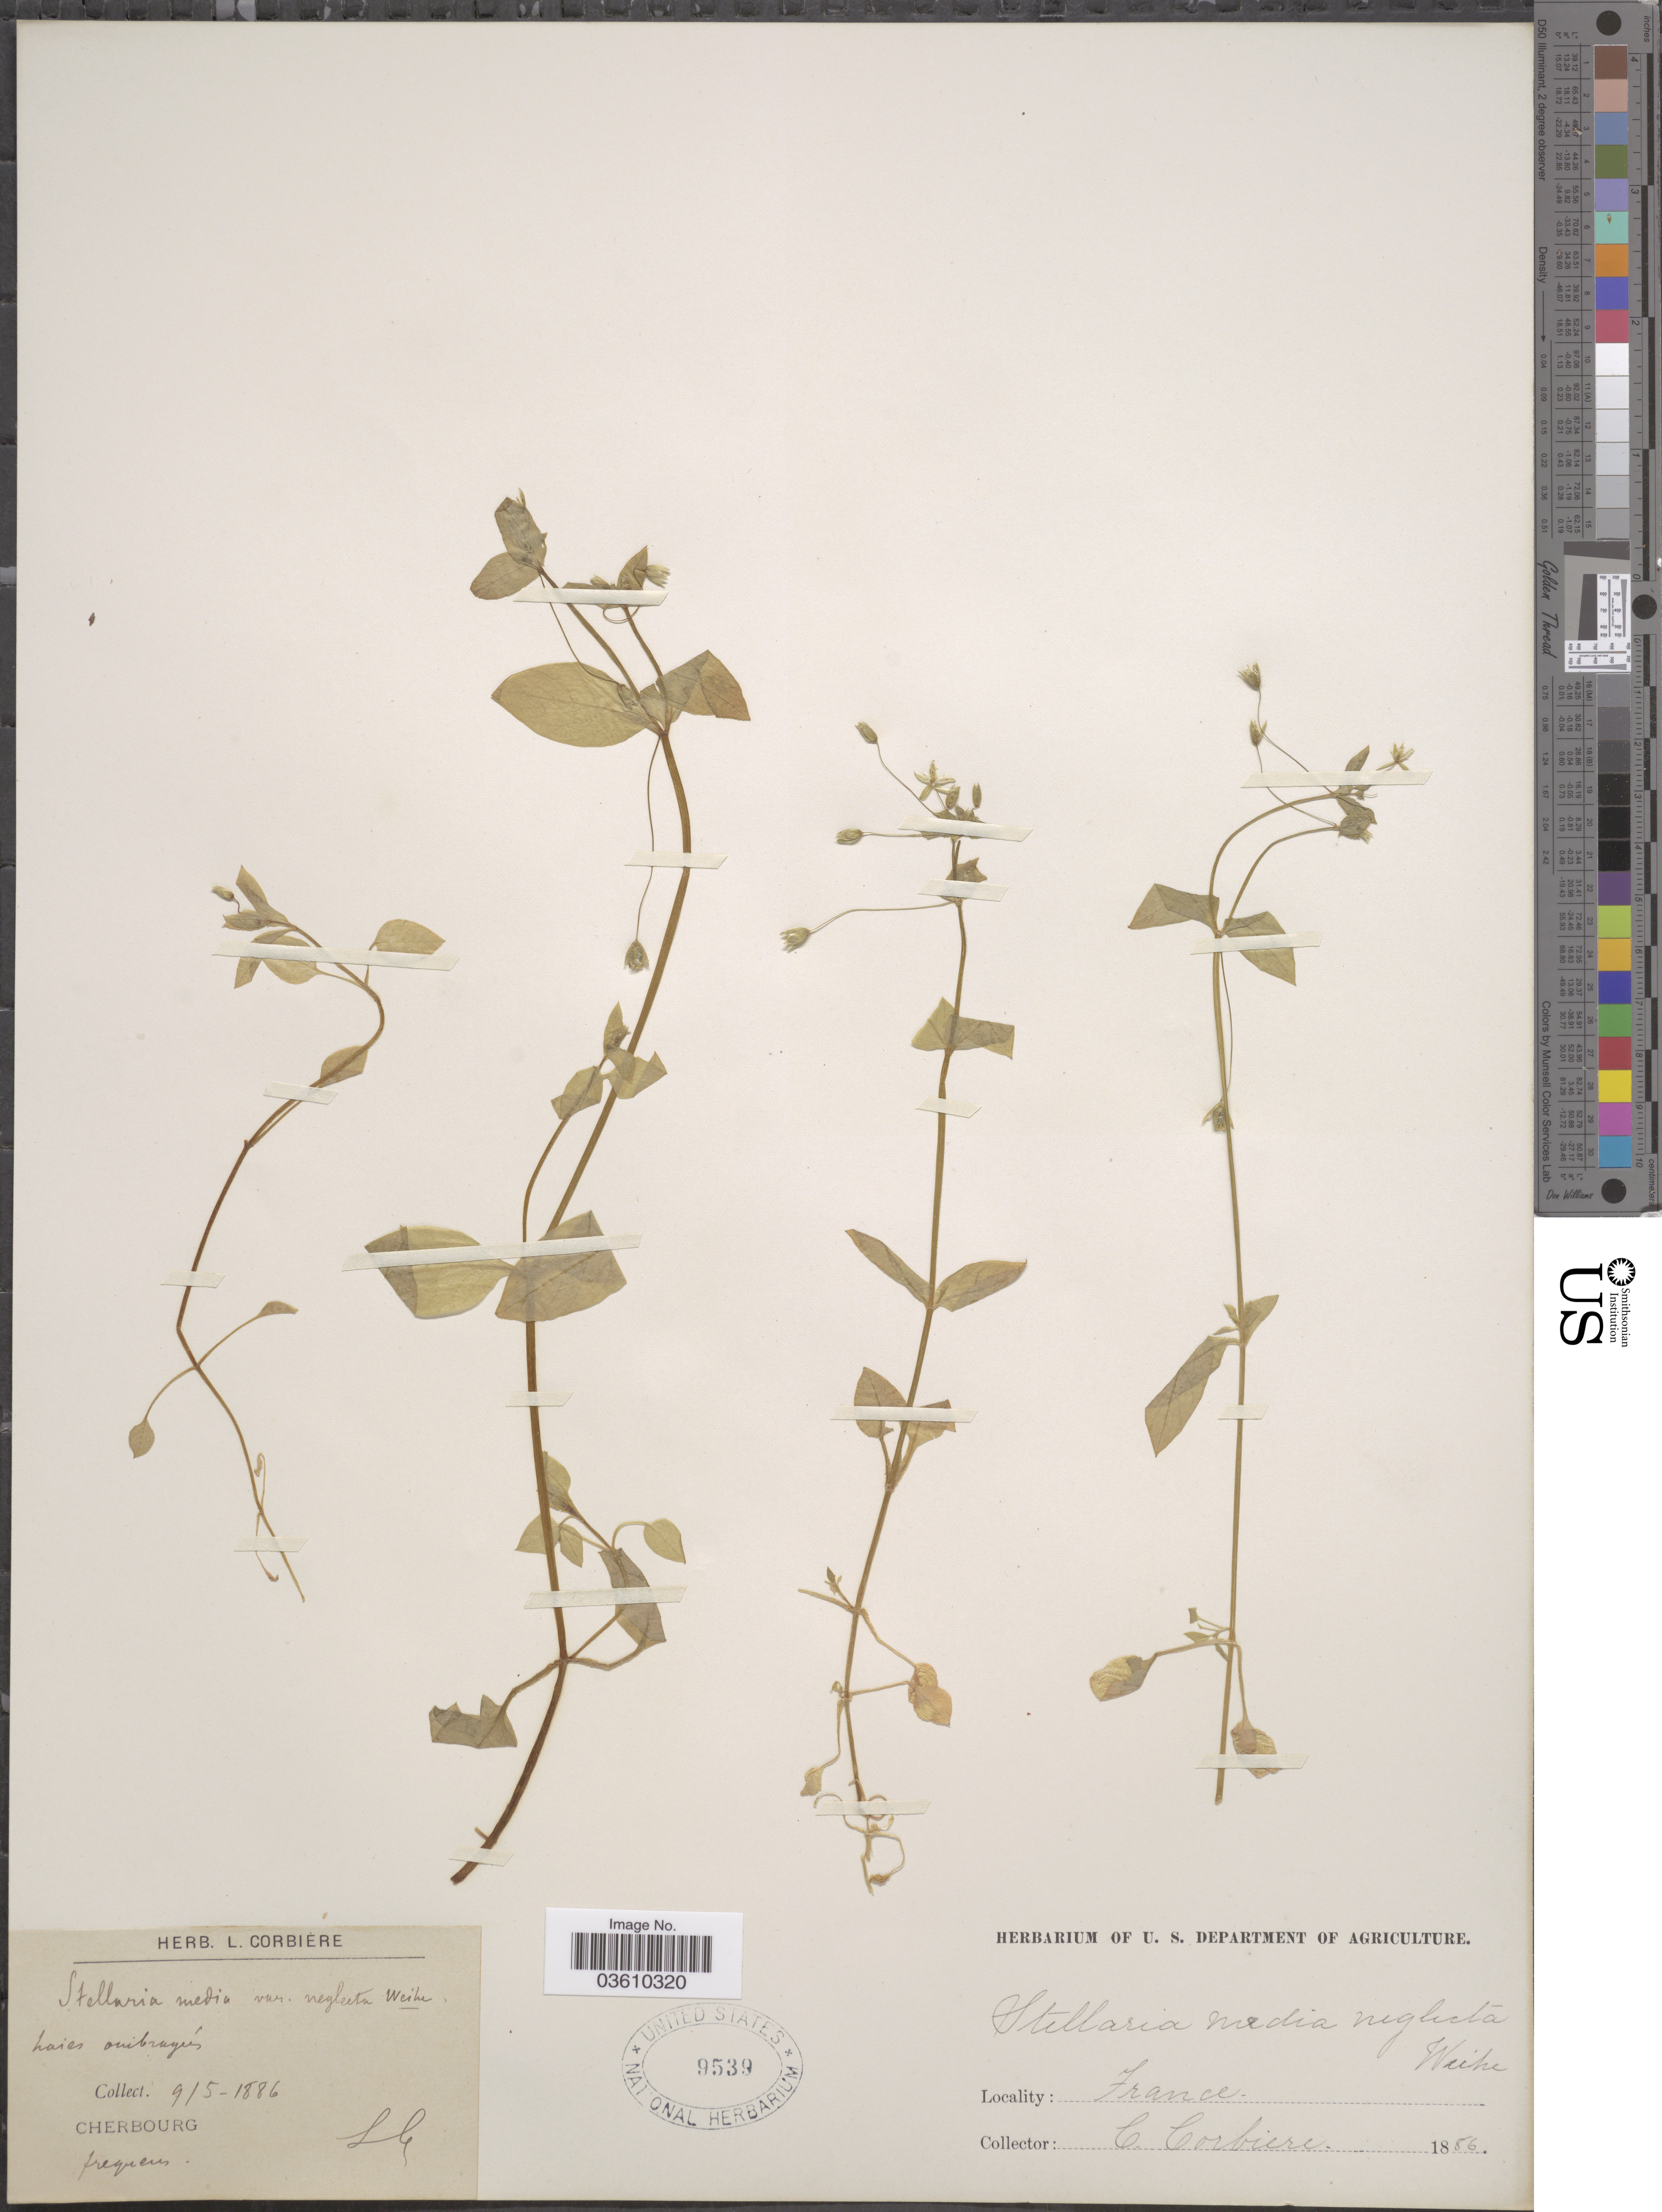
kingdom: Plantae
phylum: Tracheophyta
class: Magnoliopsida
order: Caryophyllales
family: Caryophyllaceae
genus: Stellaria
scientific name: Stellaria media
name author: (L.) Vill.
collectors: L. Corbière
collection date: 1886-05-09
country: France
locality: Cherbourg.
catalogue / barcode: US 9539